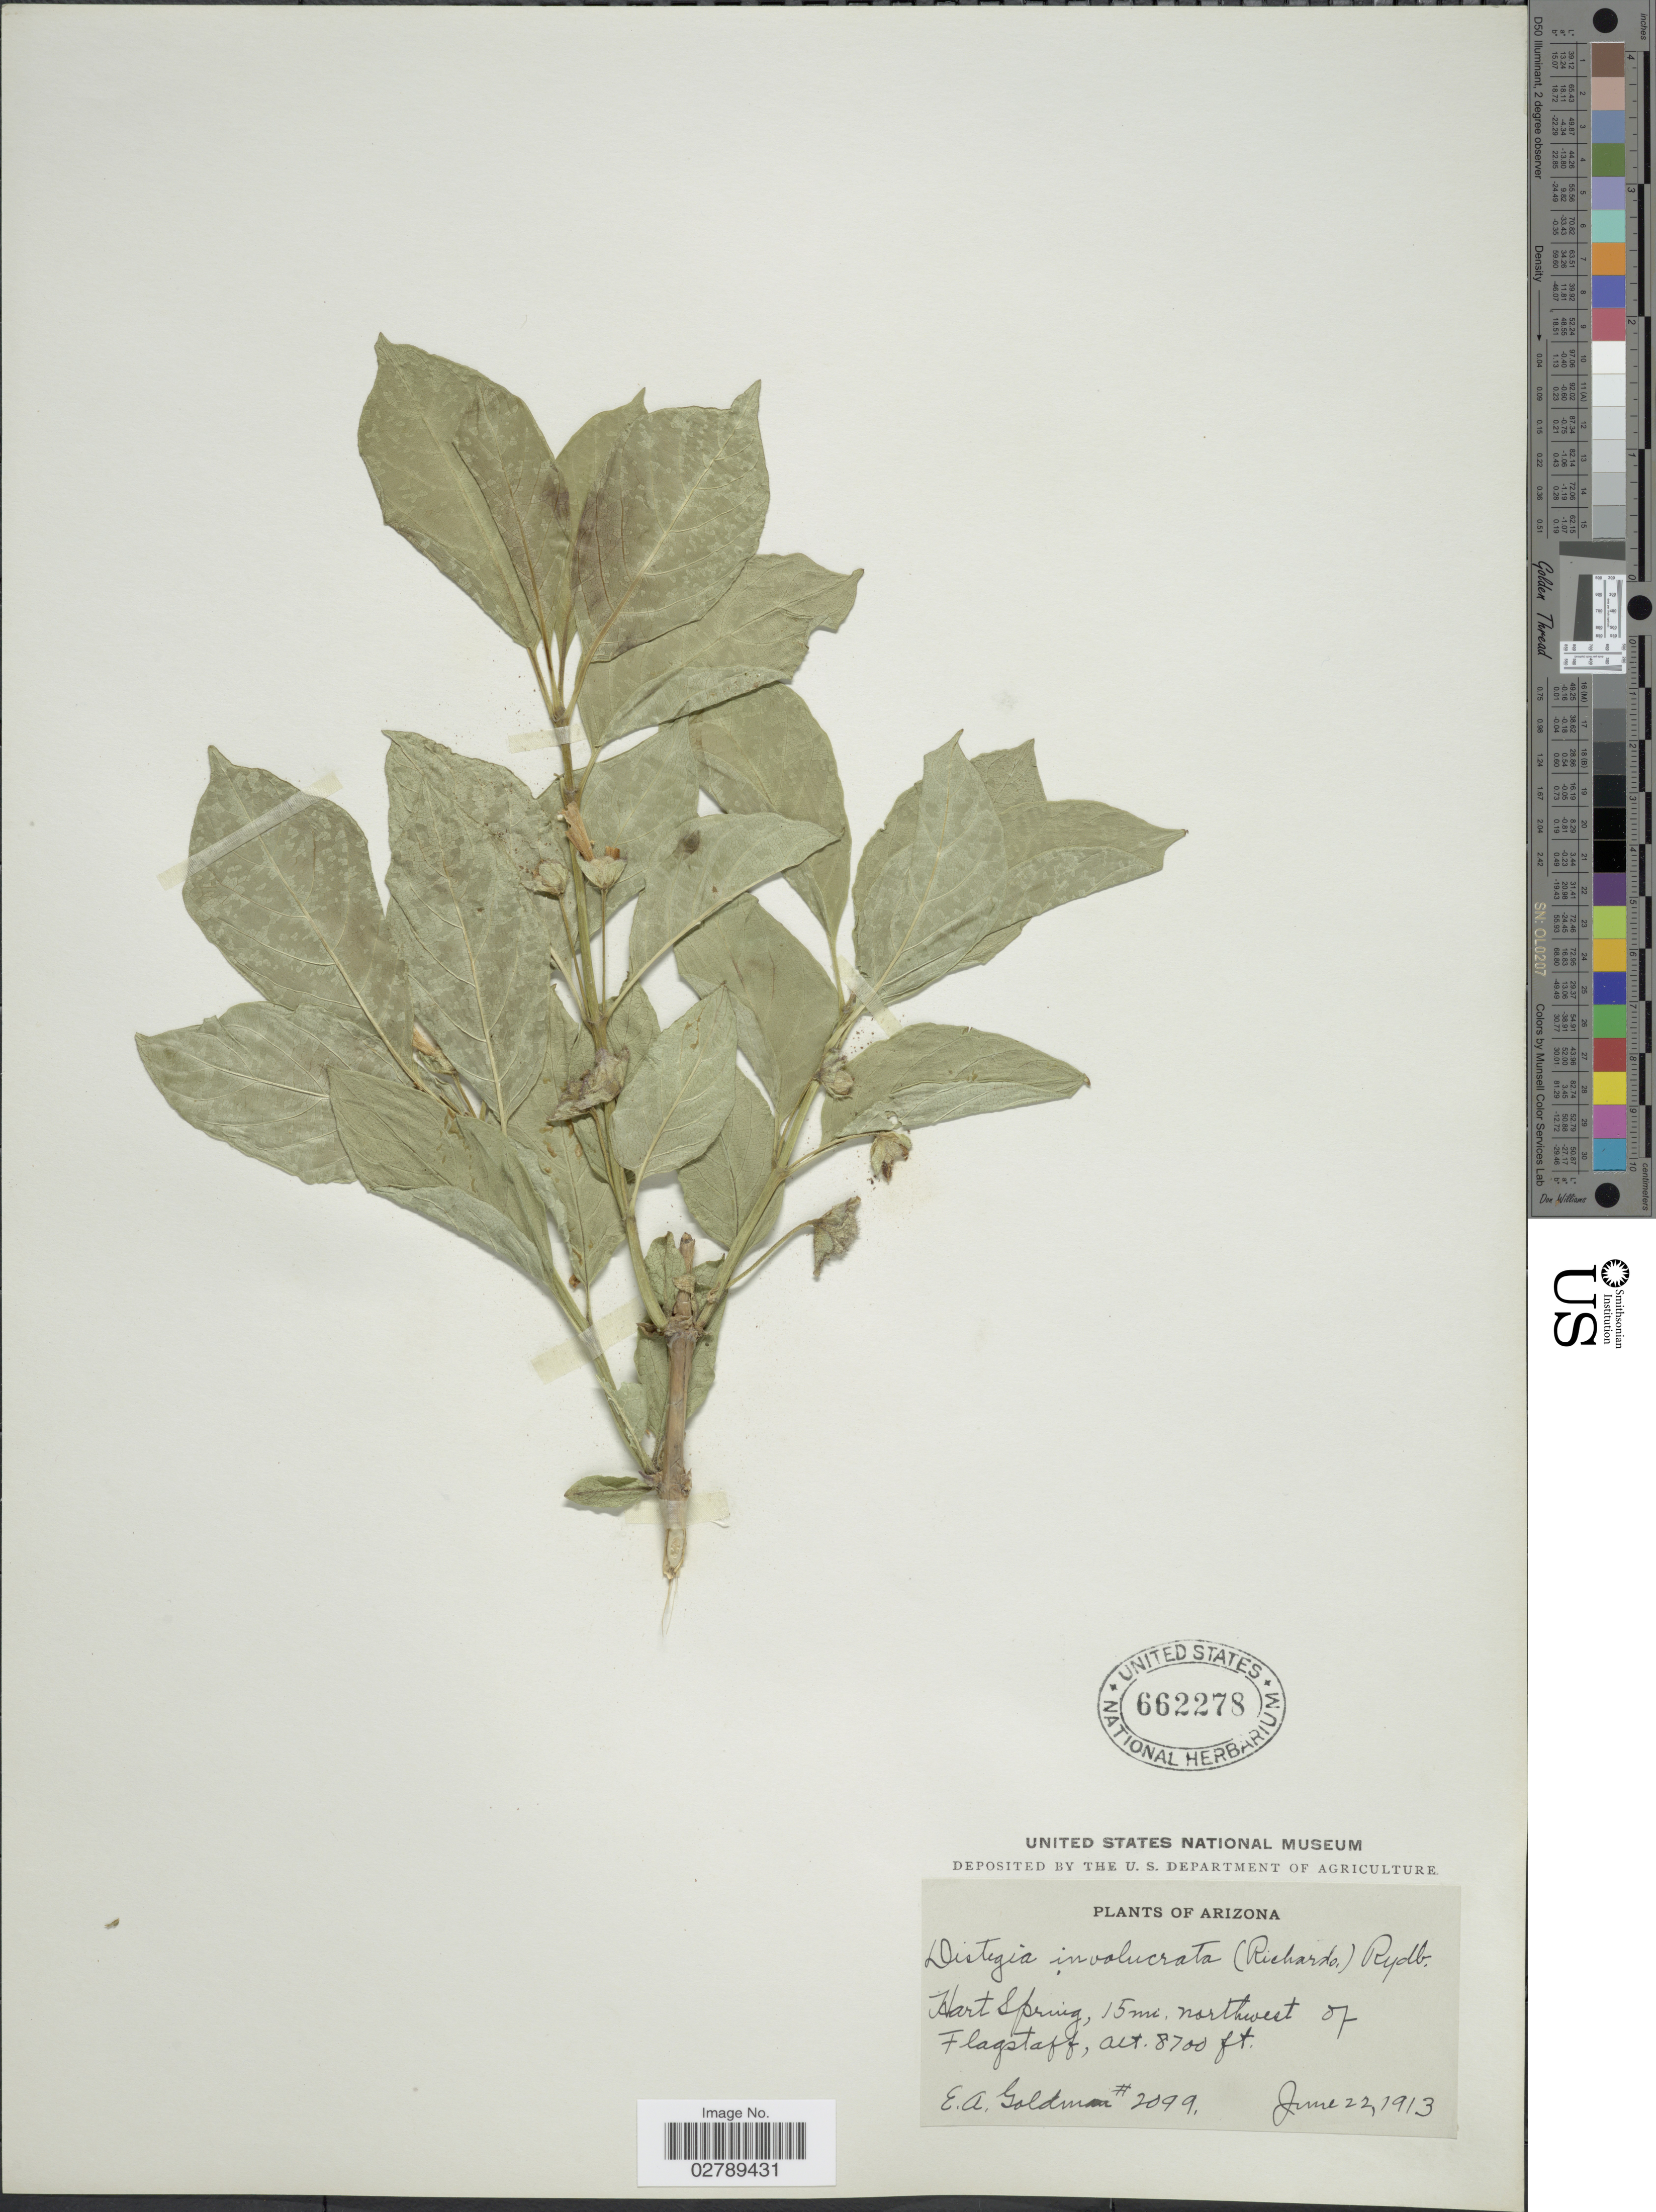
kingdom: Plantae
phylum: Tracheophyta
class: Magnoliopsida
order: Dipsacales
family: Caprifoliaceae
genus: Lonicera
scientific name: Lonicera involucrata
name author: (Richardson) Banks ex Spreng.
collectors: E. A. Goldman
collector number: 2099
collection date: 1913-06-22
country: United States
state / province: Arizona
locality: Hart Spring, 15 mi. northwest of Flagstaff.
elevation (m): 2652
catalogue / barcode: US 662278